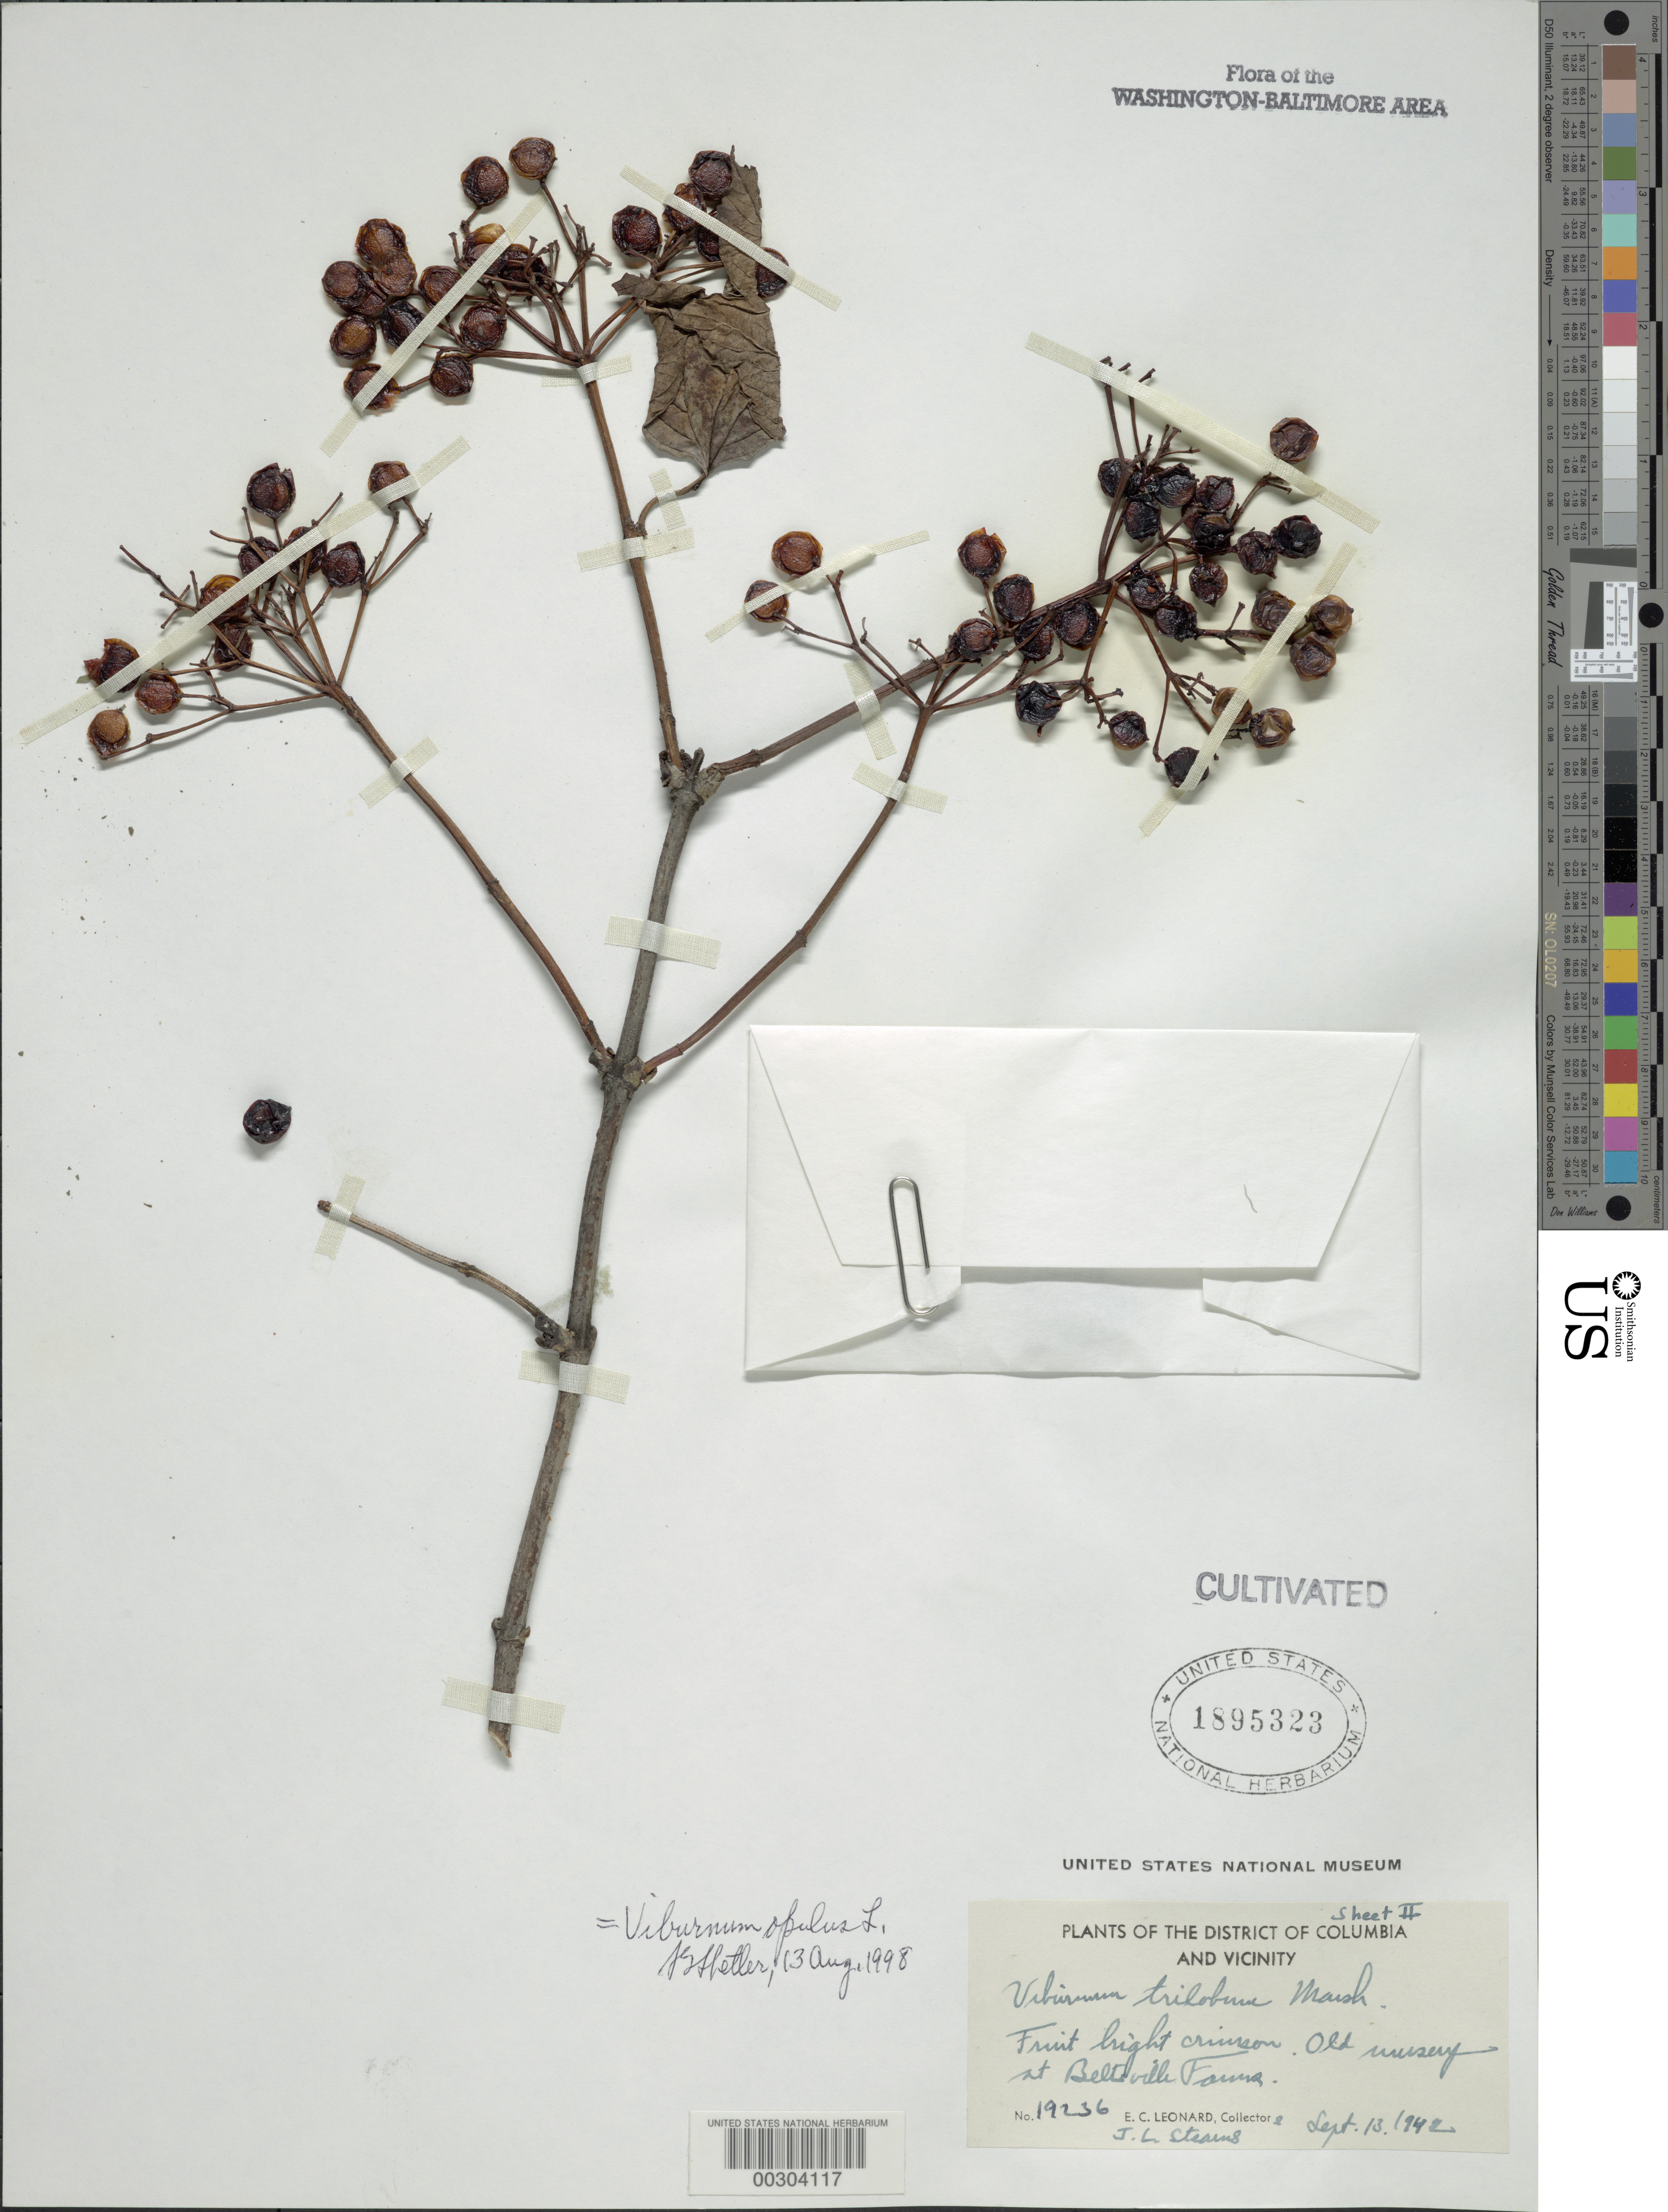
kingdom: Plantae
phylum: Tracheophyta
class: Magnoliopsida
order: Dipsacales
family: Viburnaceae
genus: Viburnum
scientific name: Viburnum opulus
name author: L.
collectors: E. C. Leonard & J. Stearns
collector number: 19256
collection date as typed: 13 Sep 1942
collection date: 1942-09-13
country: United States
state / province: Maryland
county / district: Prince George's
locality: Beltsville Farms, Old Nursery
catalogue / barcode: US 1895323